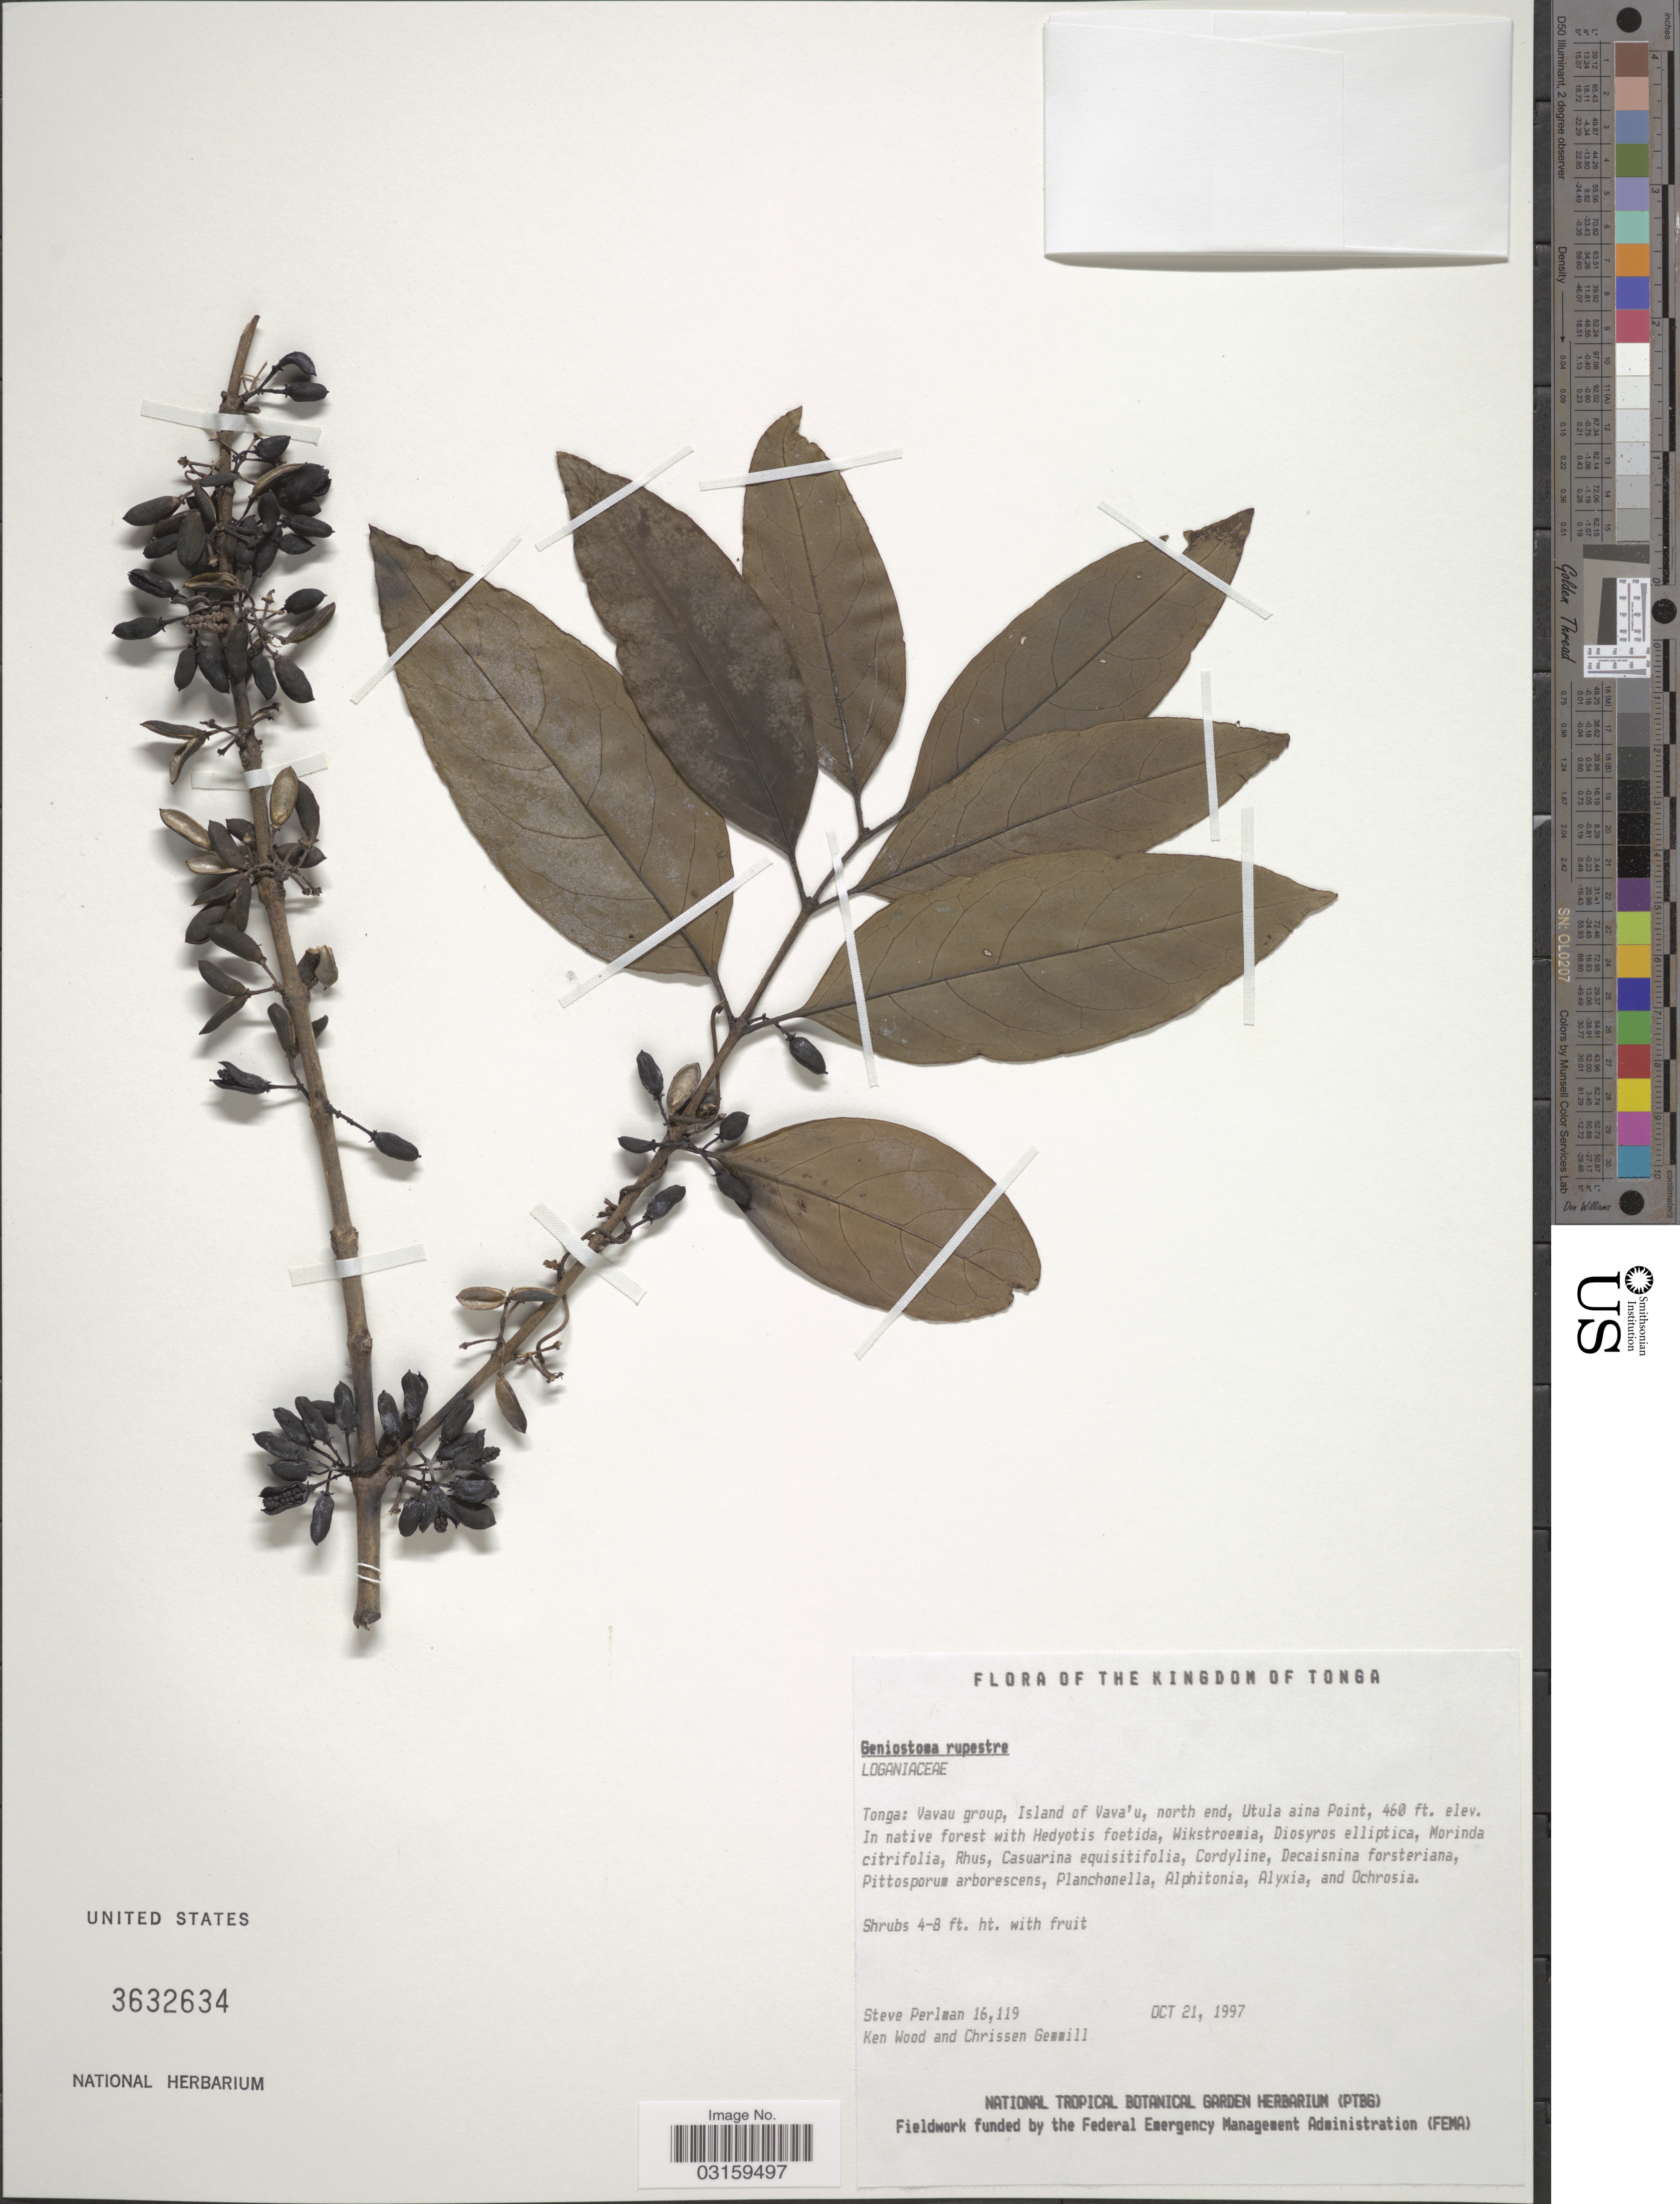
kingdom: Plantae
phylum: Tracheophyta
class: Magnoliopsida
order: Gentianales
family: Loganiaceae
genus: Geniostoma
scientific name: Geniostoma rupestre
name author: J.R. Forst. & G. Forst.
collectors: S. Perlman, K. Wood & C. Gemmill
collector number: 16119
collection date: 1997-10-21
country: Tonga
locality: Vavau group, Island of Vava'u, north end, Utula aina Point.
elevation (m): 140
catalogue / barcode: US 3632634